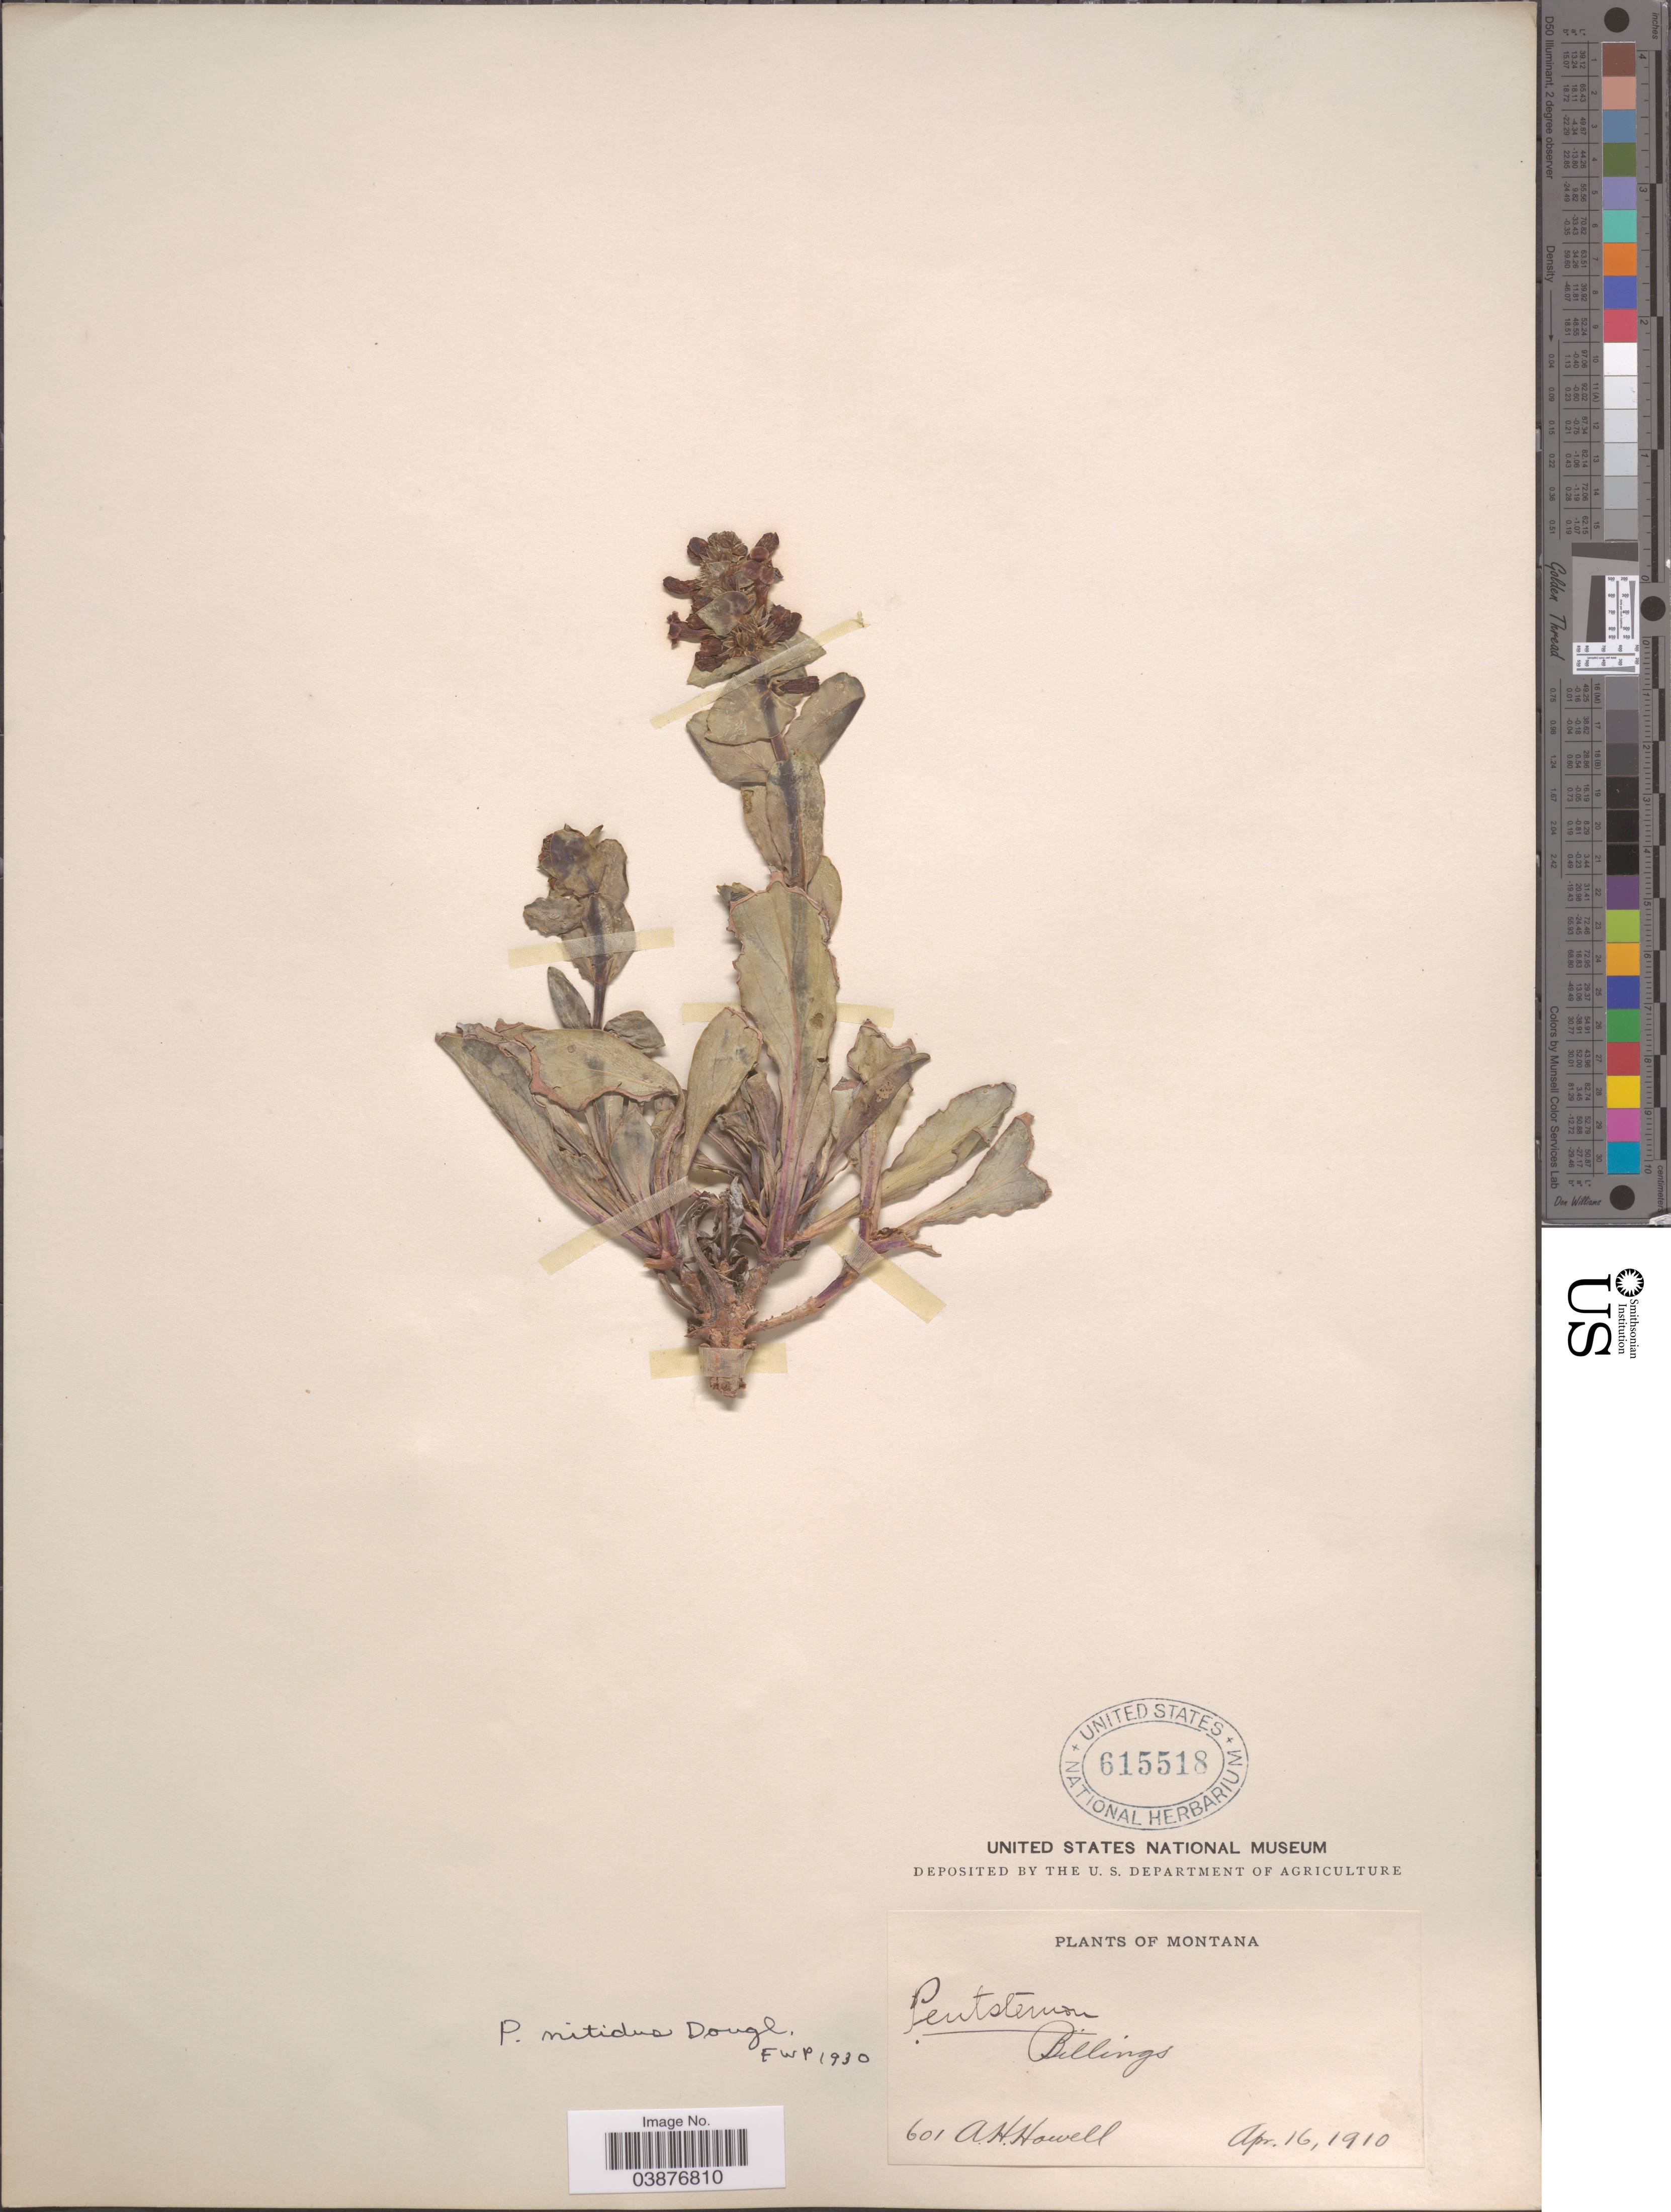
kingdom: Plantae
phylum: Tracheophyta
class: Magnoliopsida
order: Lamiales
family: Plantaginaceae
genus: Penstemon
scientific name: Penstemon nitidus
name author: Douglas ex Benth.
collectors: A. Howell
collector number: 601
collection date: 1910-04-16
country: United States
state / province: Montana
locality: Billings.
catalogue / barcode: US 615518